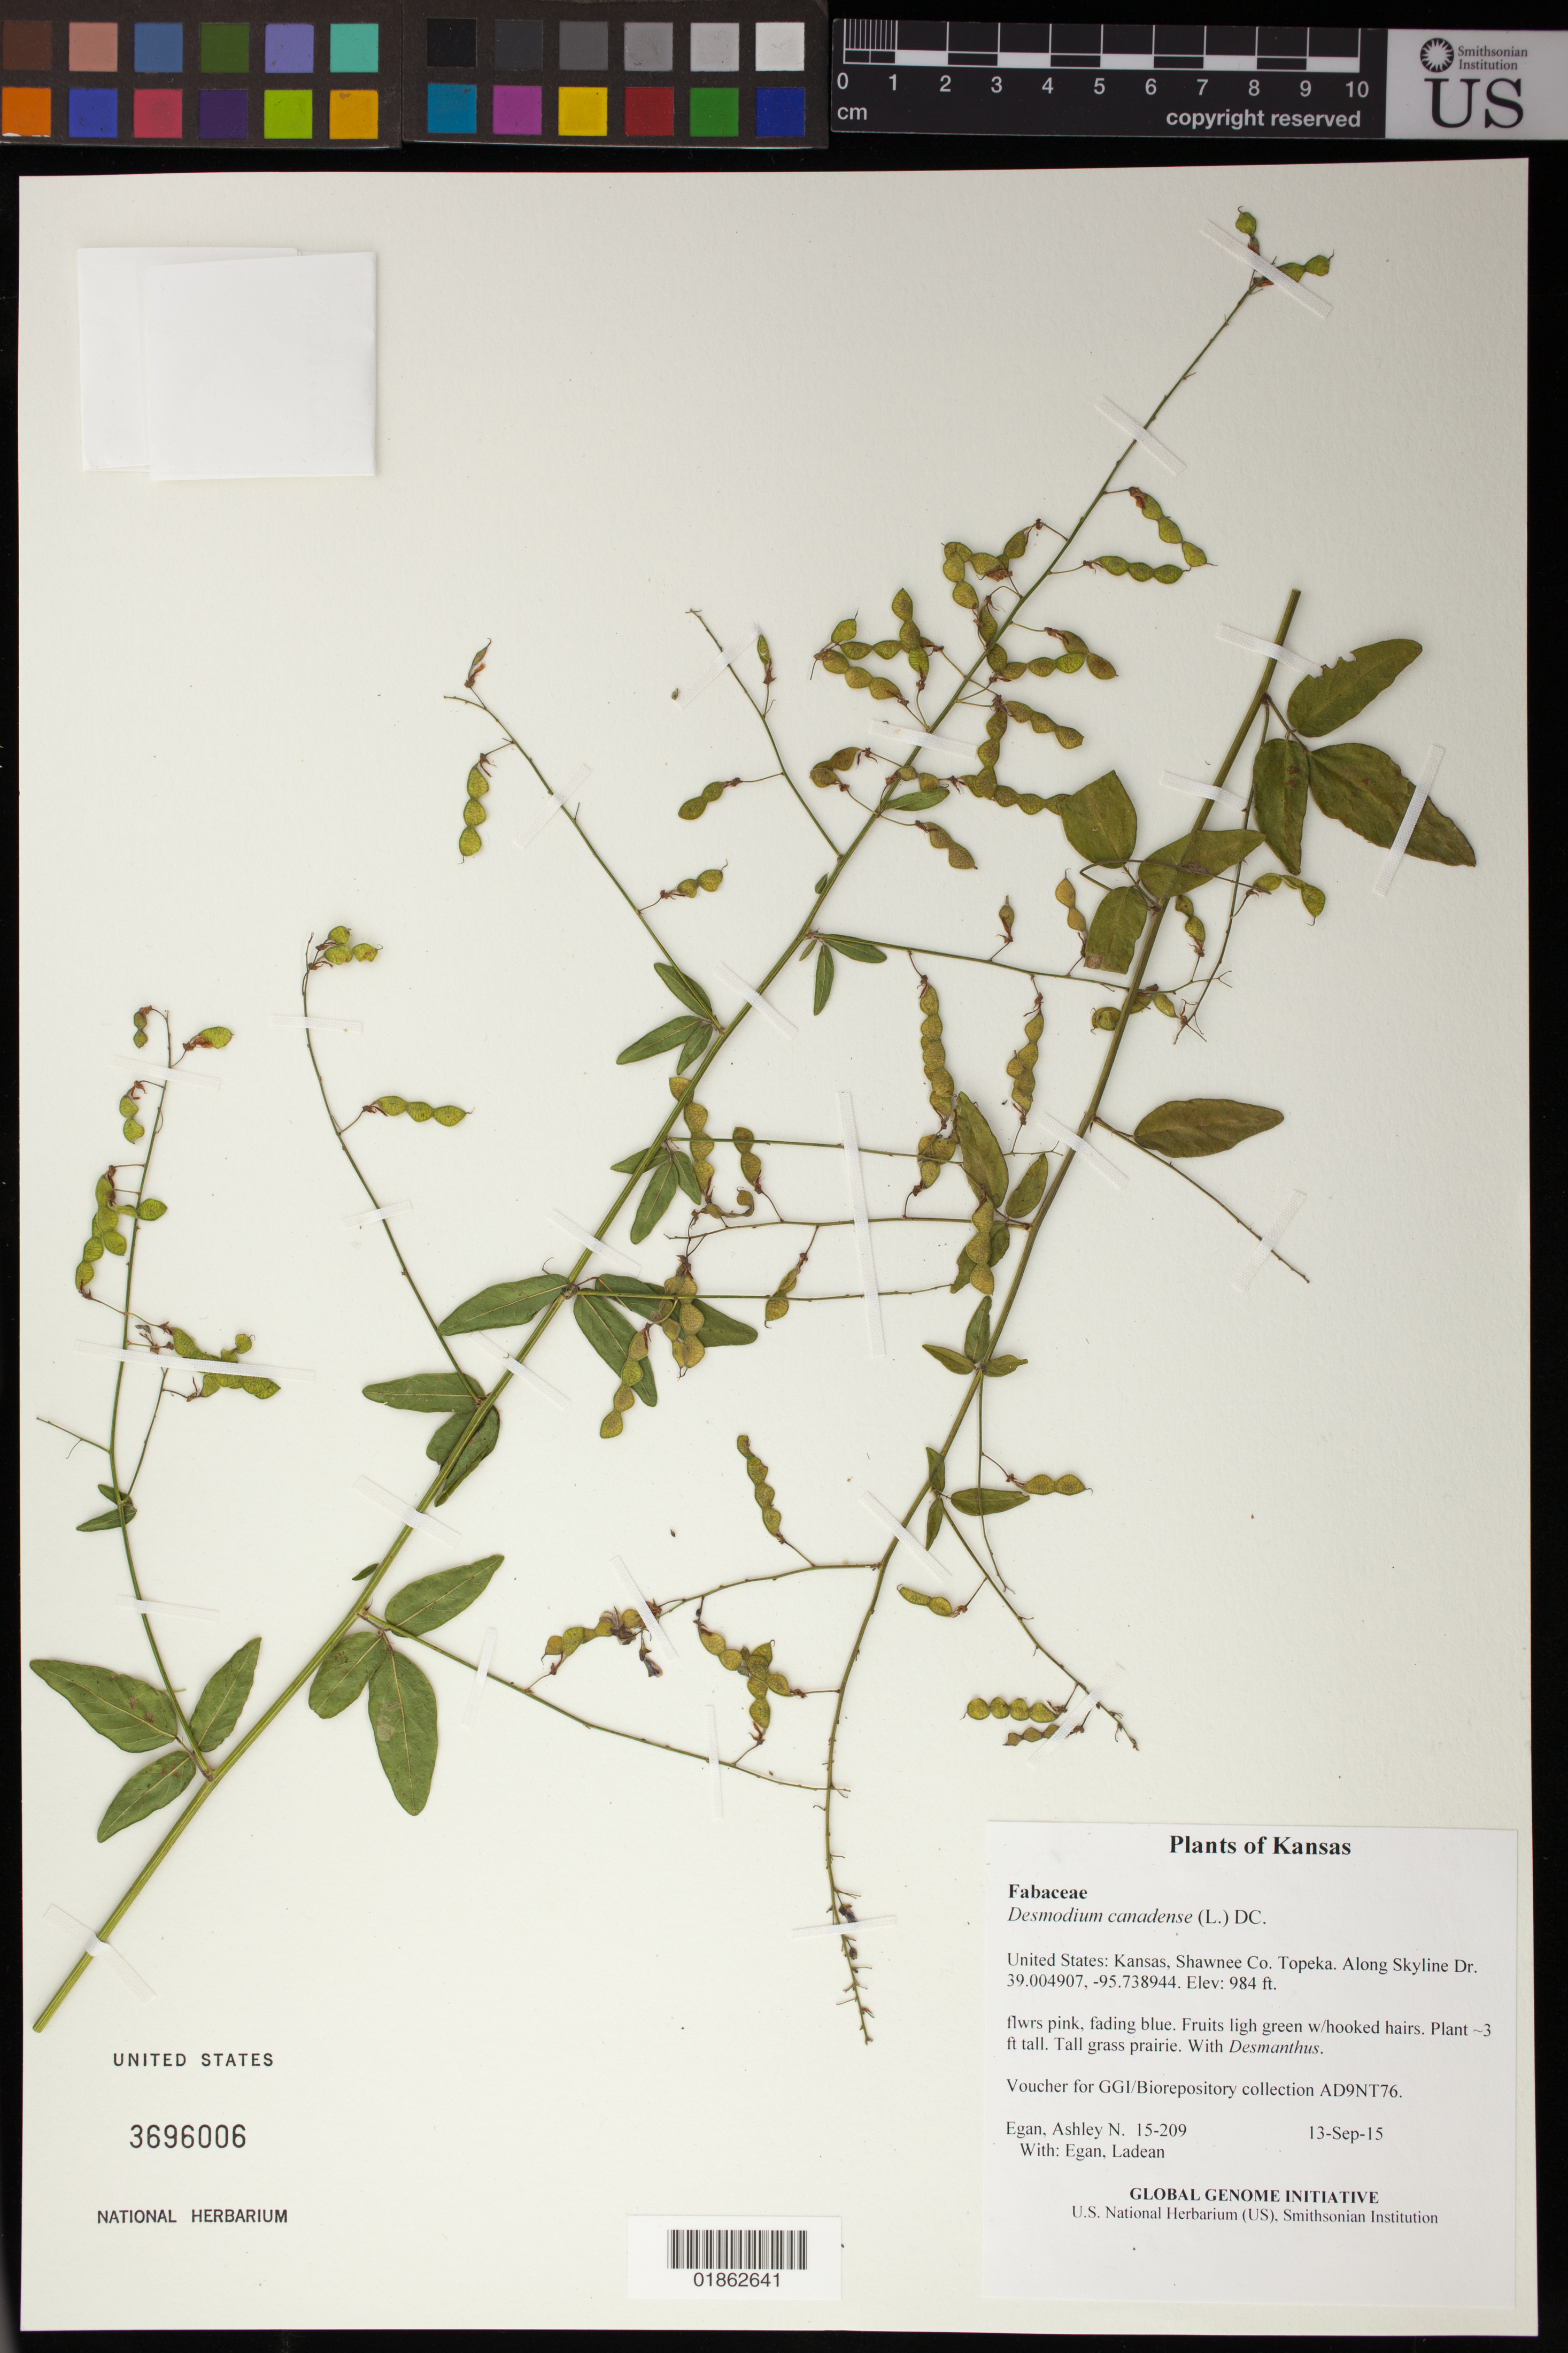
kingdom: Plantae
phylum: Tracheophyta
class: Magnoliopsida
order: Fabales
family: Fabaceae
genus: Desmodium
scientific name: Desmodium canadense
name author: (L.) DC.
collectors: A. N. Egan & L. Egan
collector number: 15-209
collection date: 2015-09-13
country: United States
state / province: Kansas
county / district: Shawnee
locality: Topeka. Along Skyline Dr.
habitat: Tall grass prairie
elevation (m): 300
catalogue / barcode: US 3696006